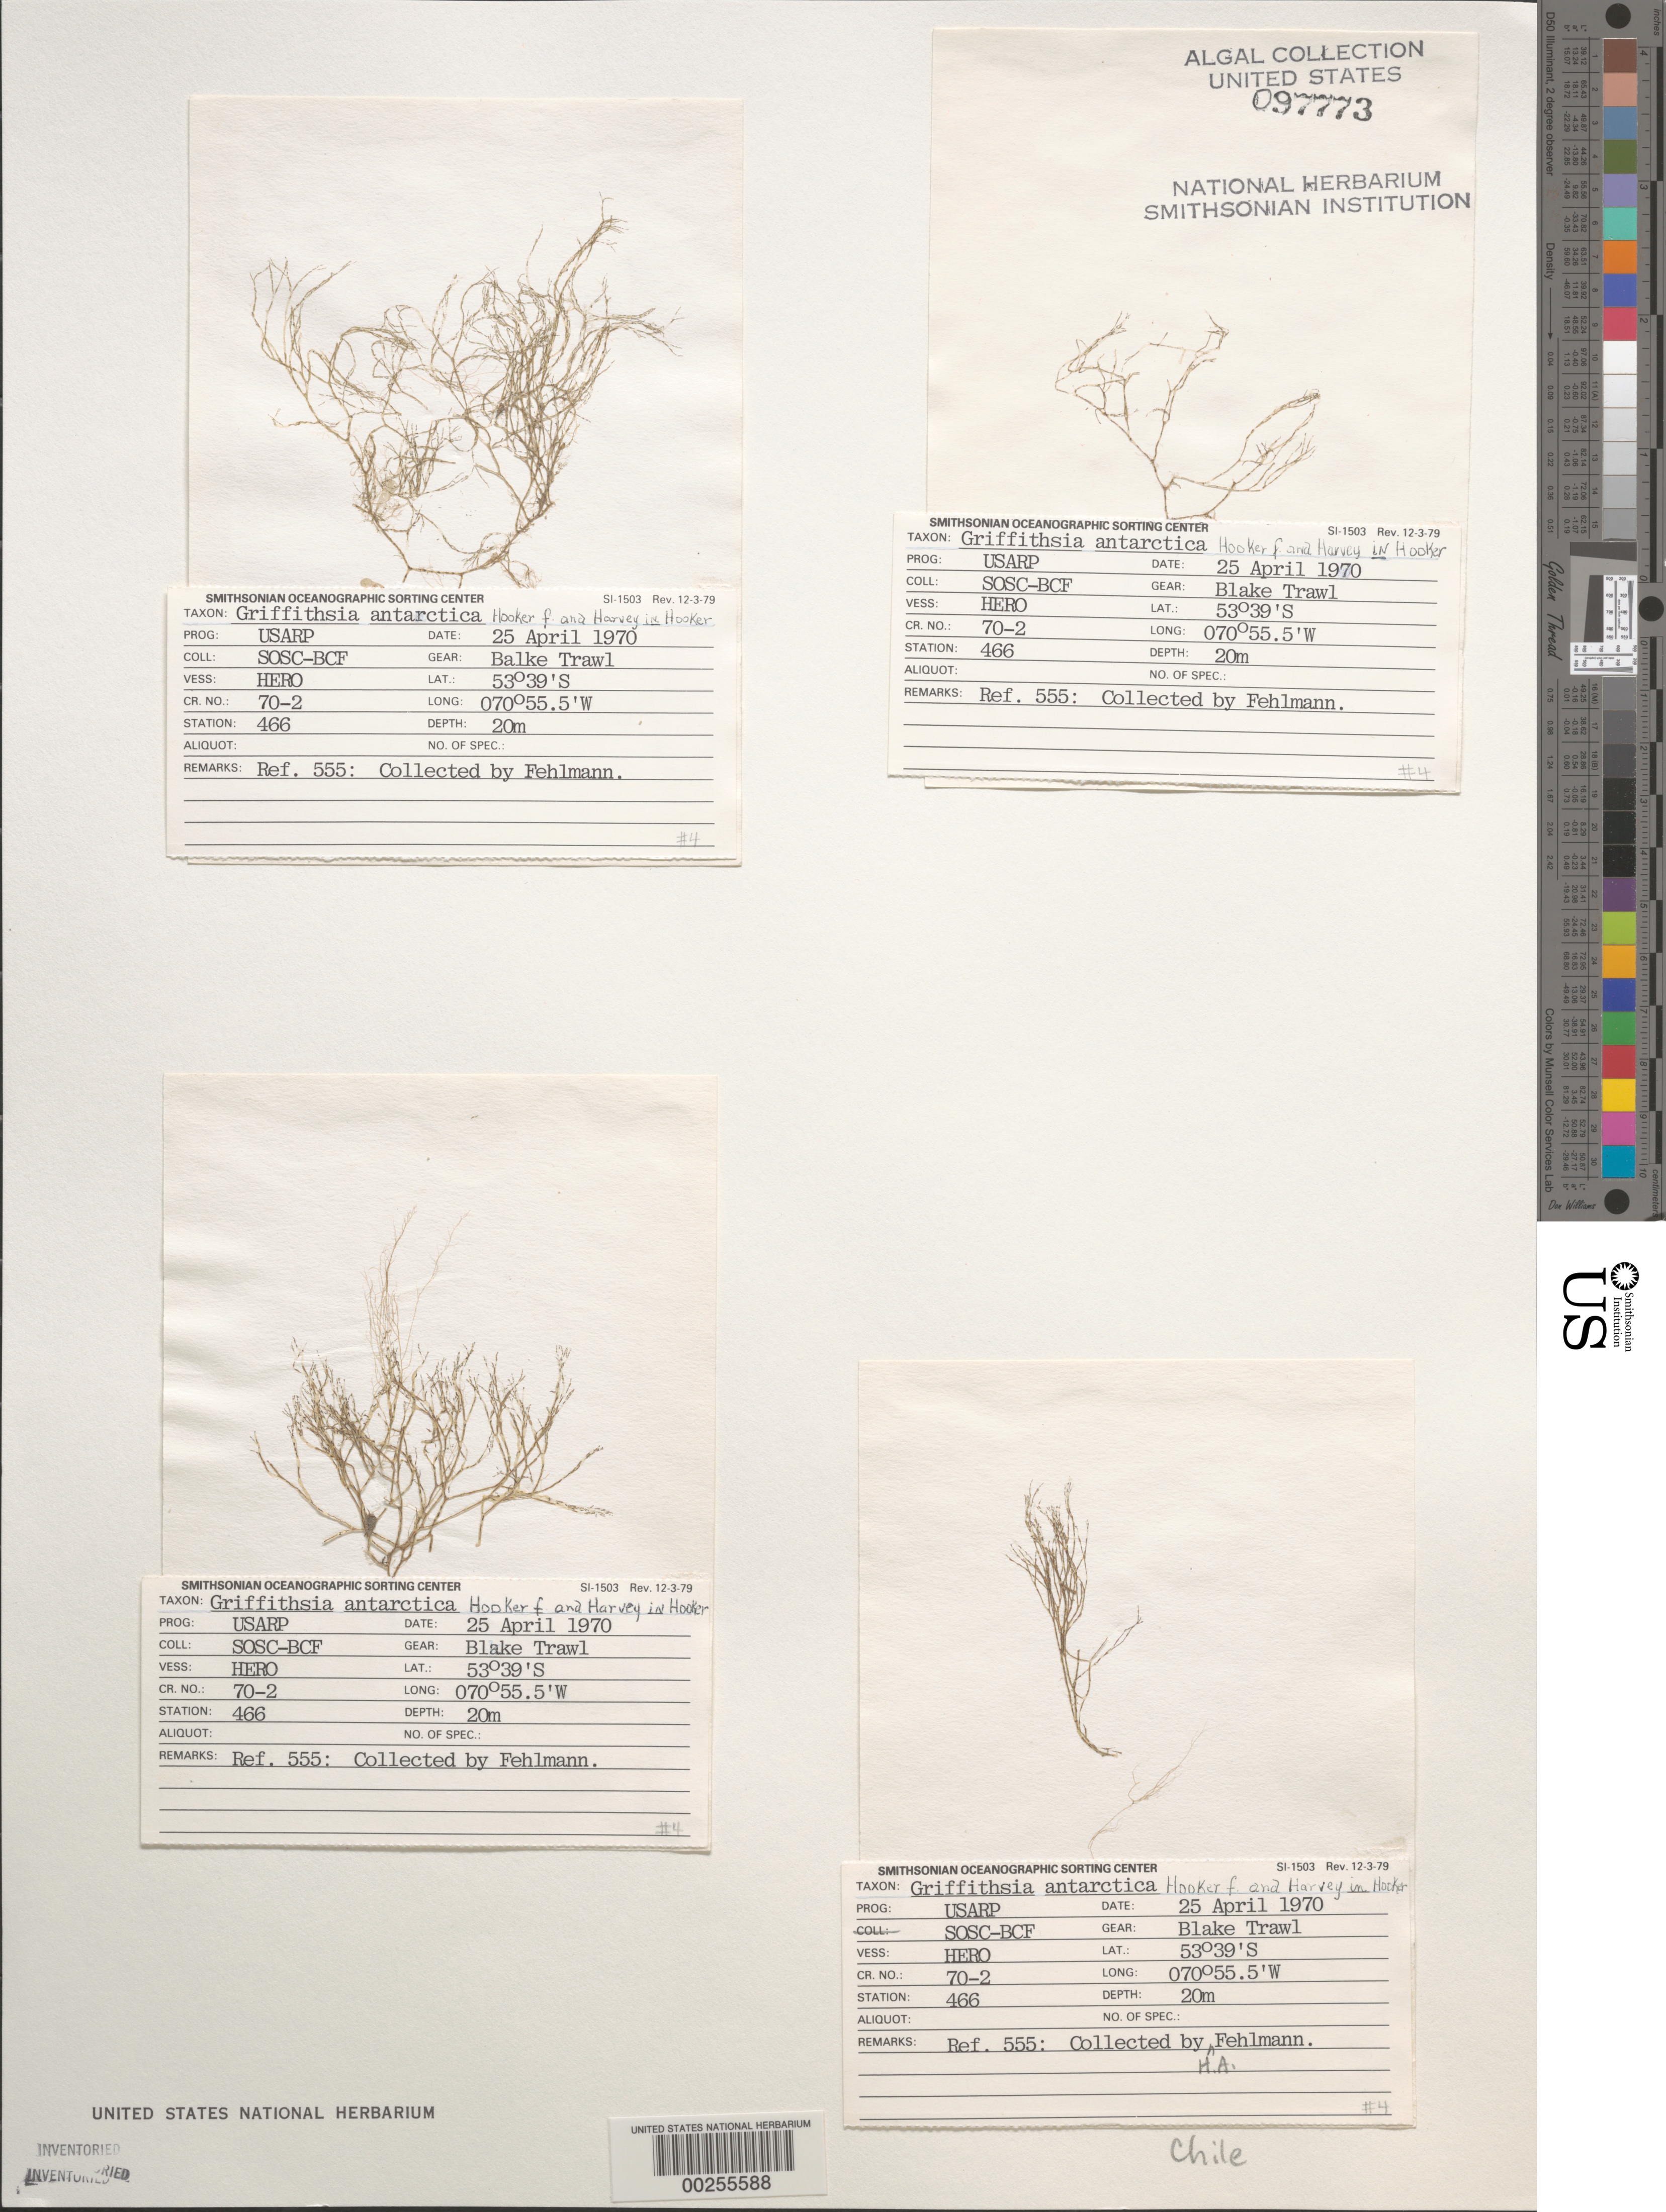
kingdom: Plantae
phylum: Rhodophyta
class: Florideophyceae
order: Ceramiales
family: Wrangeliaceae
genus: Griffithsia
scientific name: Griffithsia antarctica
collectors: H. Fehlmann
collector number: Station 466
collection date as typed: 25 Apr 1970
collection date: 1970-04-25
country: Chile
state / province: Magallanes y de la Antártica Chilena (XII)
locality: North of punta arenas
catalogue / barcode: US 97773